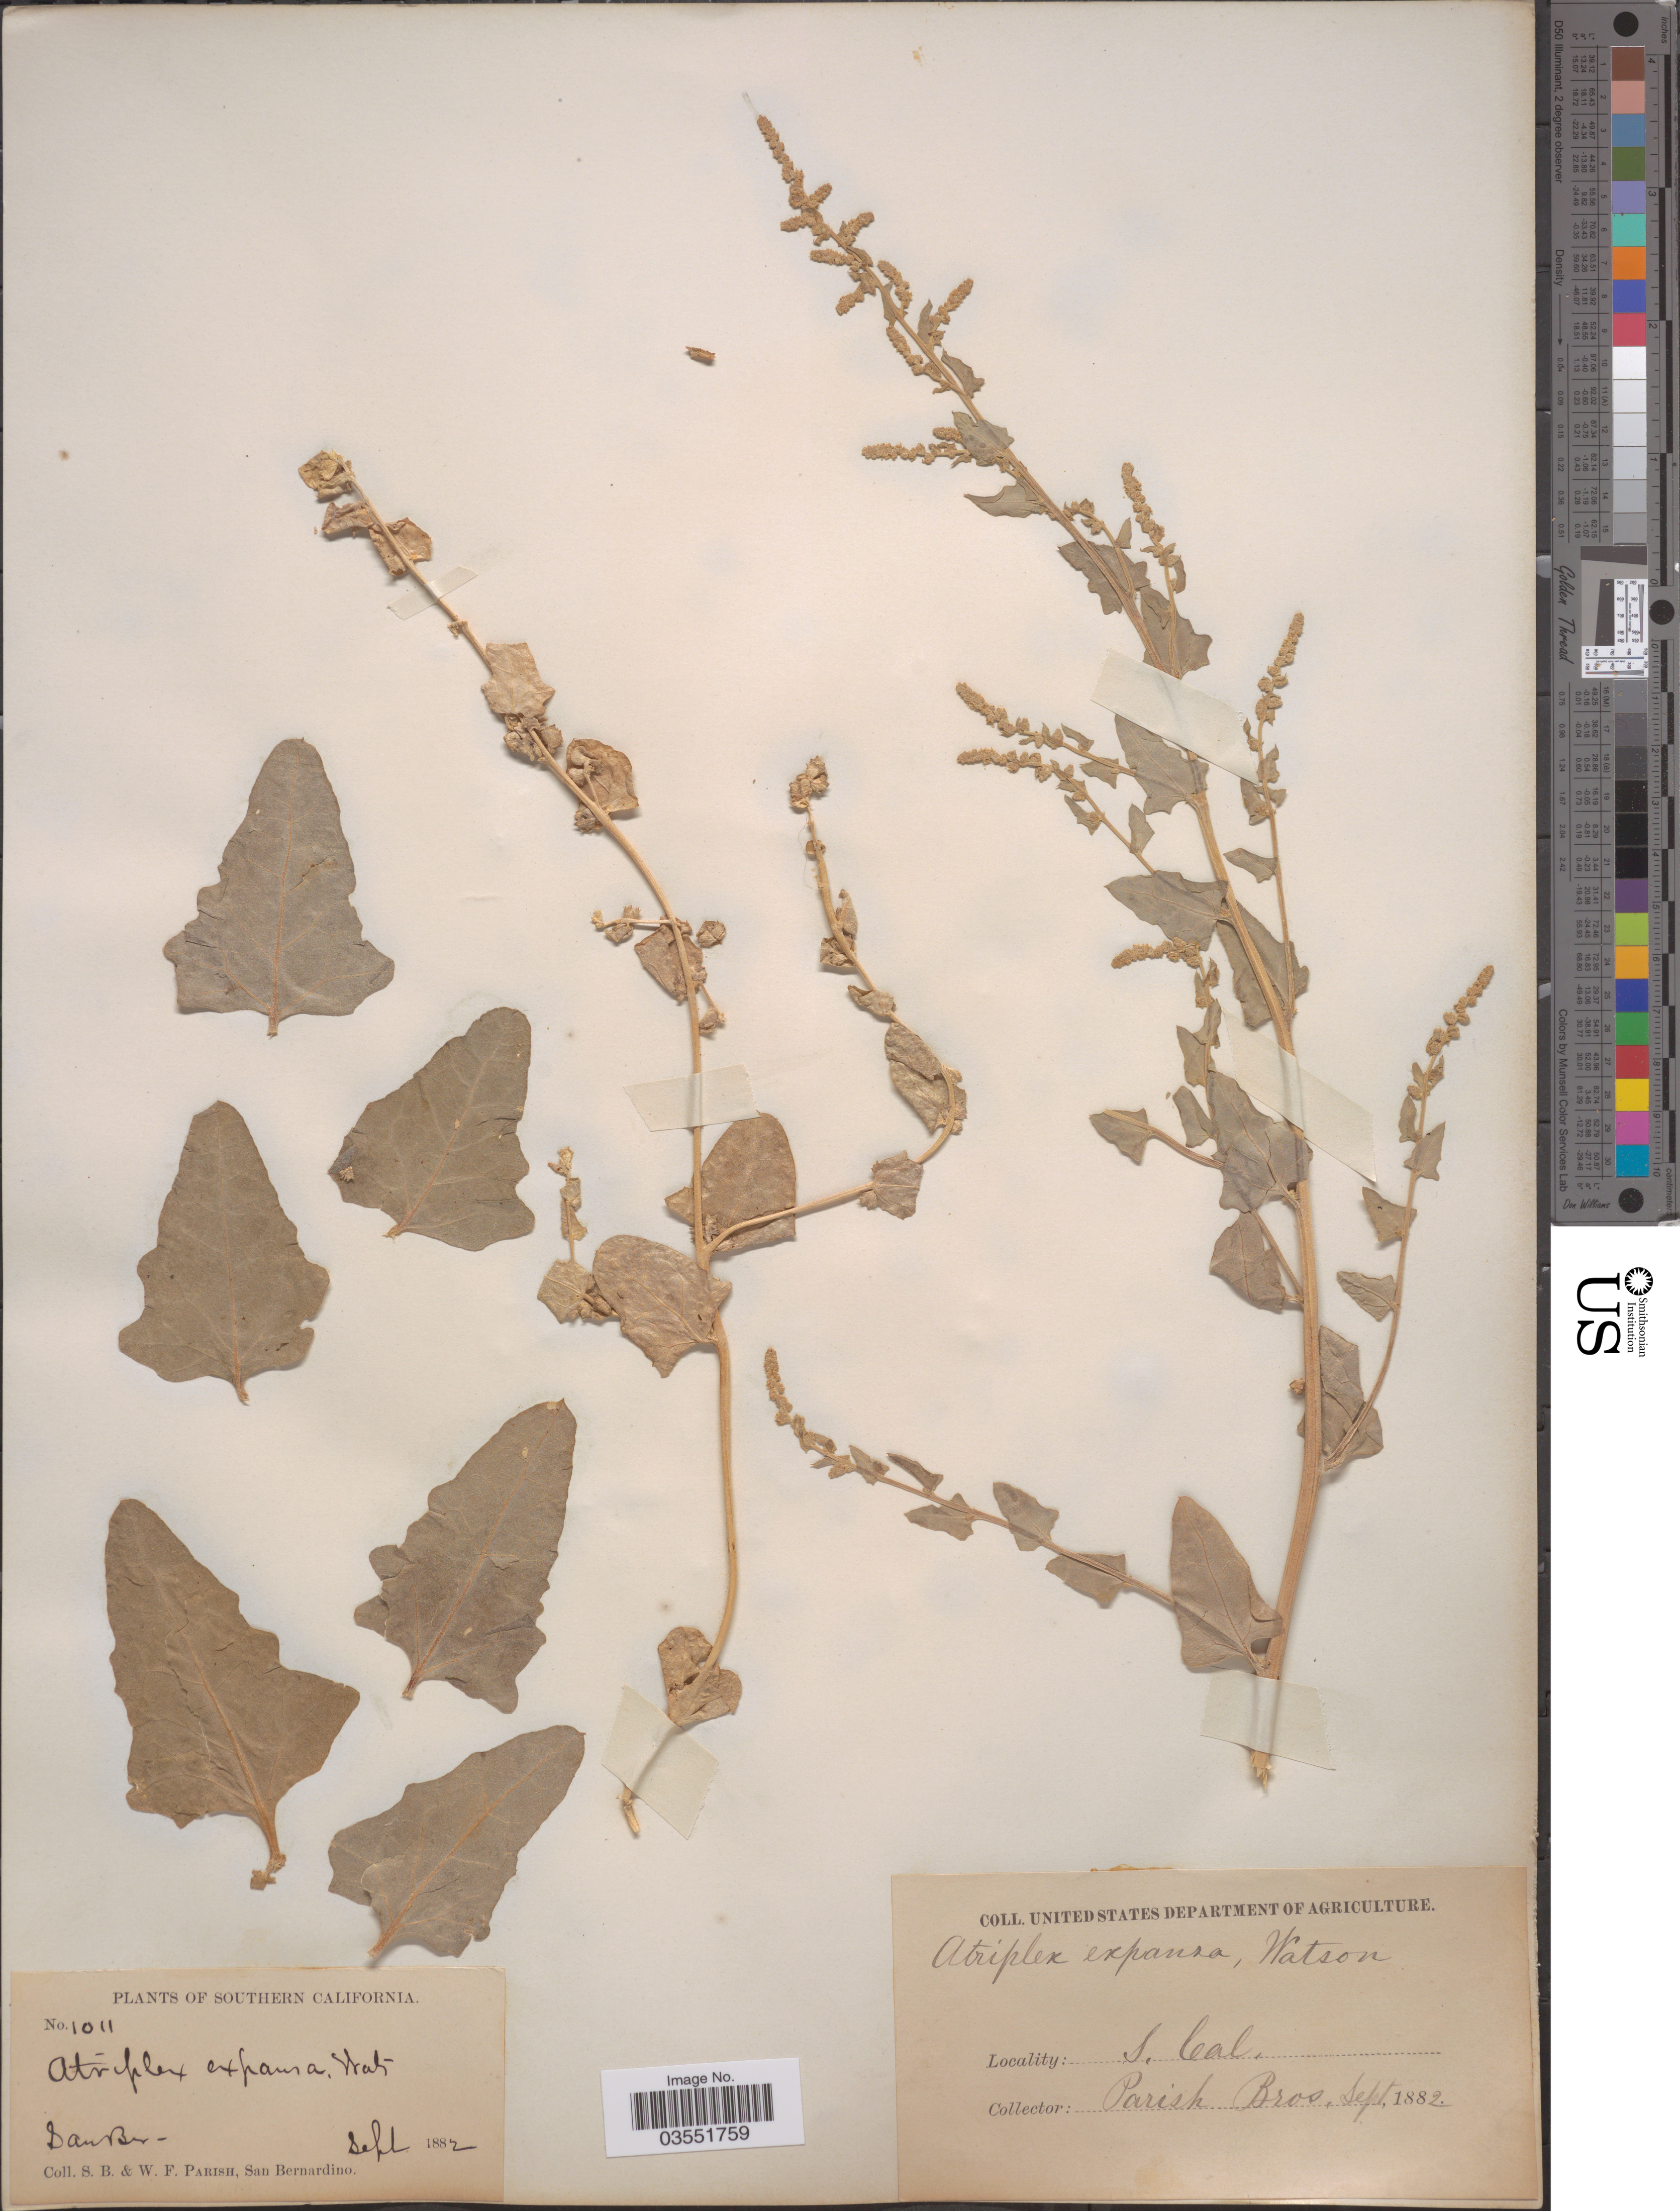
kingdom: Plantae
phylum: Tracheophyta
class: Magnoliopsida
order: Caryophyllales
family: Amaranthaceae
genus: Atriplex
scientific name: Atriplex expansa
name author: S. Watson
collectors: S. B. Parish & W. F. Parish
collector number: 1011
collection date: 1882-09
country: United States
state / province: California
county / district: San Bernardino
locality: Southern California. San Ber.